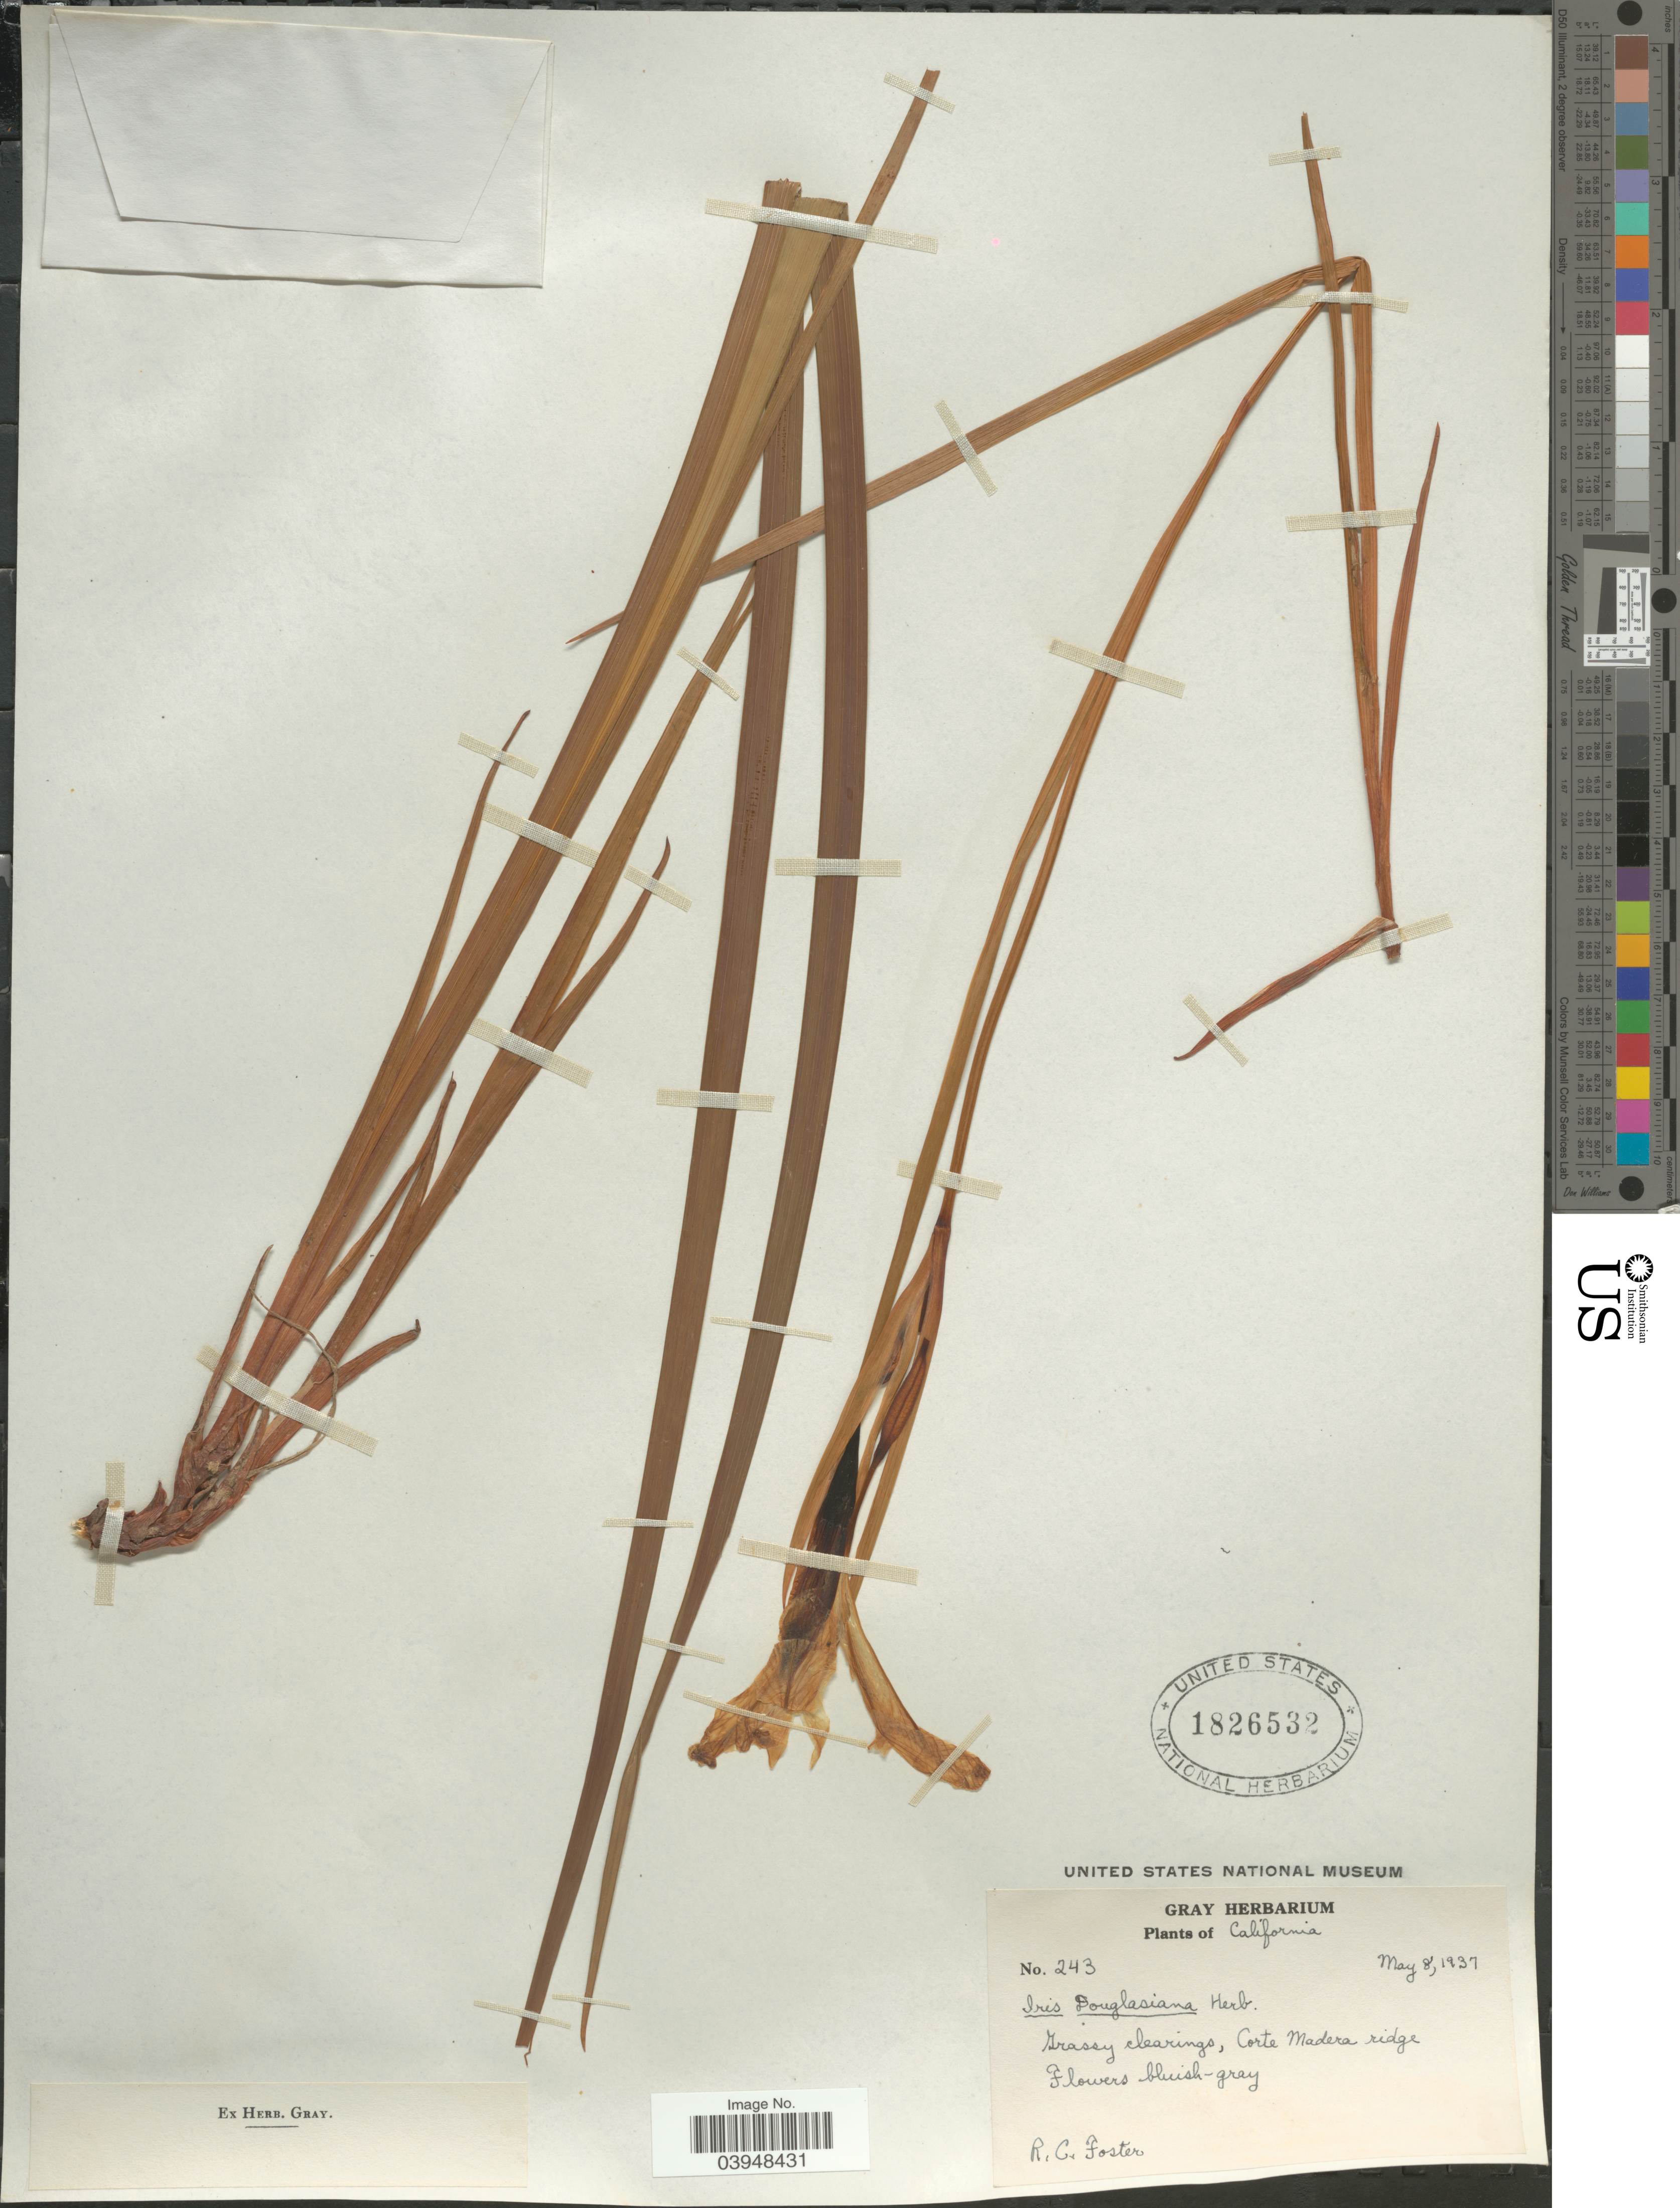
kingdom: Plantae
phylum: Tracheophyta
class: Liliopsida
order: Asparagales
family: Iridaceae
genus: Iris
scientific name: Iris douglasiana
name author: Herb.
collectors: R. C. Foster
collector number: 243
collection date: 1937-05-08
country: United States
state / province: California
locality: Grassy clearings, Corte Madera ridge.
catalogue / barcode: US 1826532